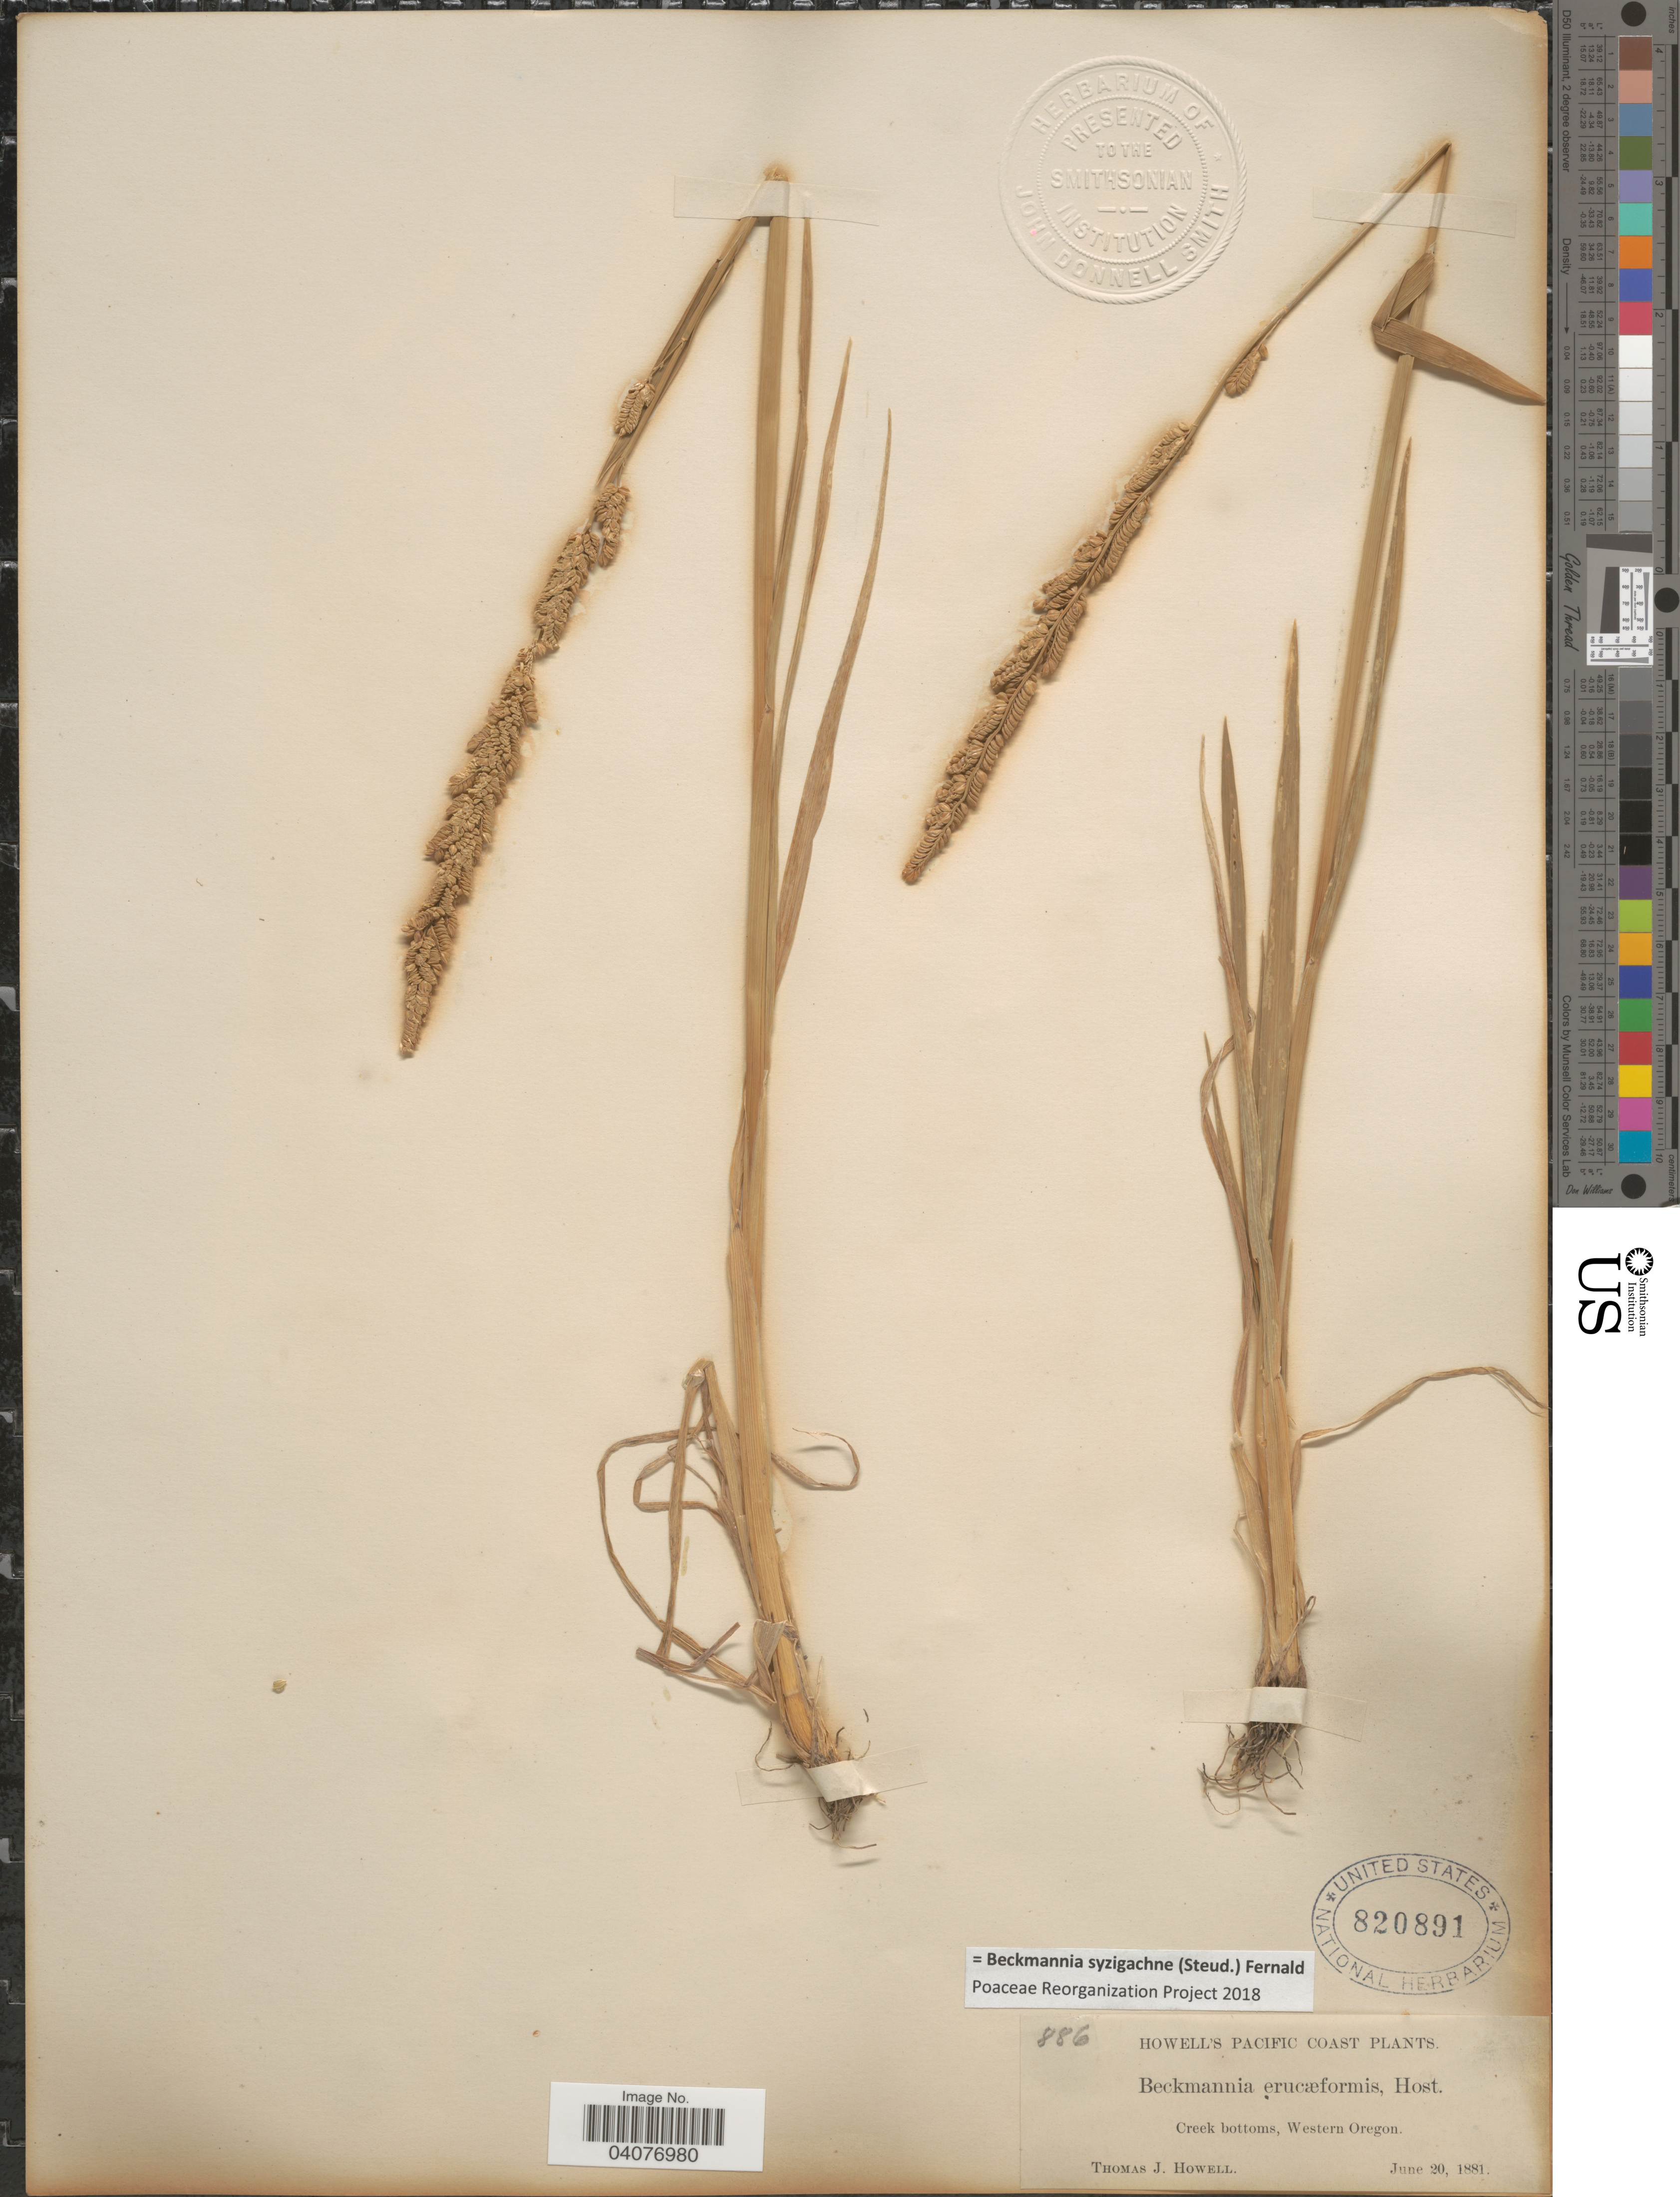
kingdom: Plantae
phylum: Tracheophyta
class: Liliopsida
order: Poales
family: Poaceae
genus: Beckmannia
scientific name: Beckmannia syzigachne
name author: (Steud.) Fernald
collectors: T. J. Howell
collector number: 886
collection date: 1881-06-20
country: United States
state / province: Oregon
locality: Pacific Coast. Creek bottoms, Western Oregon.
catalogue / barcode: US 820891